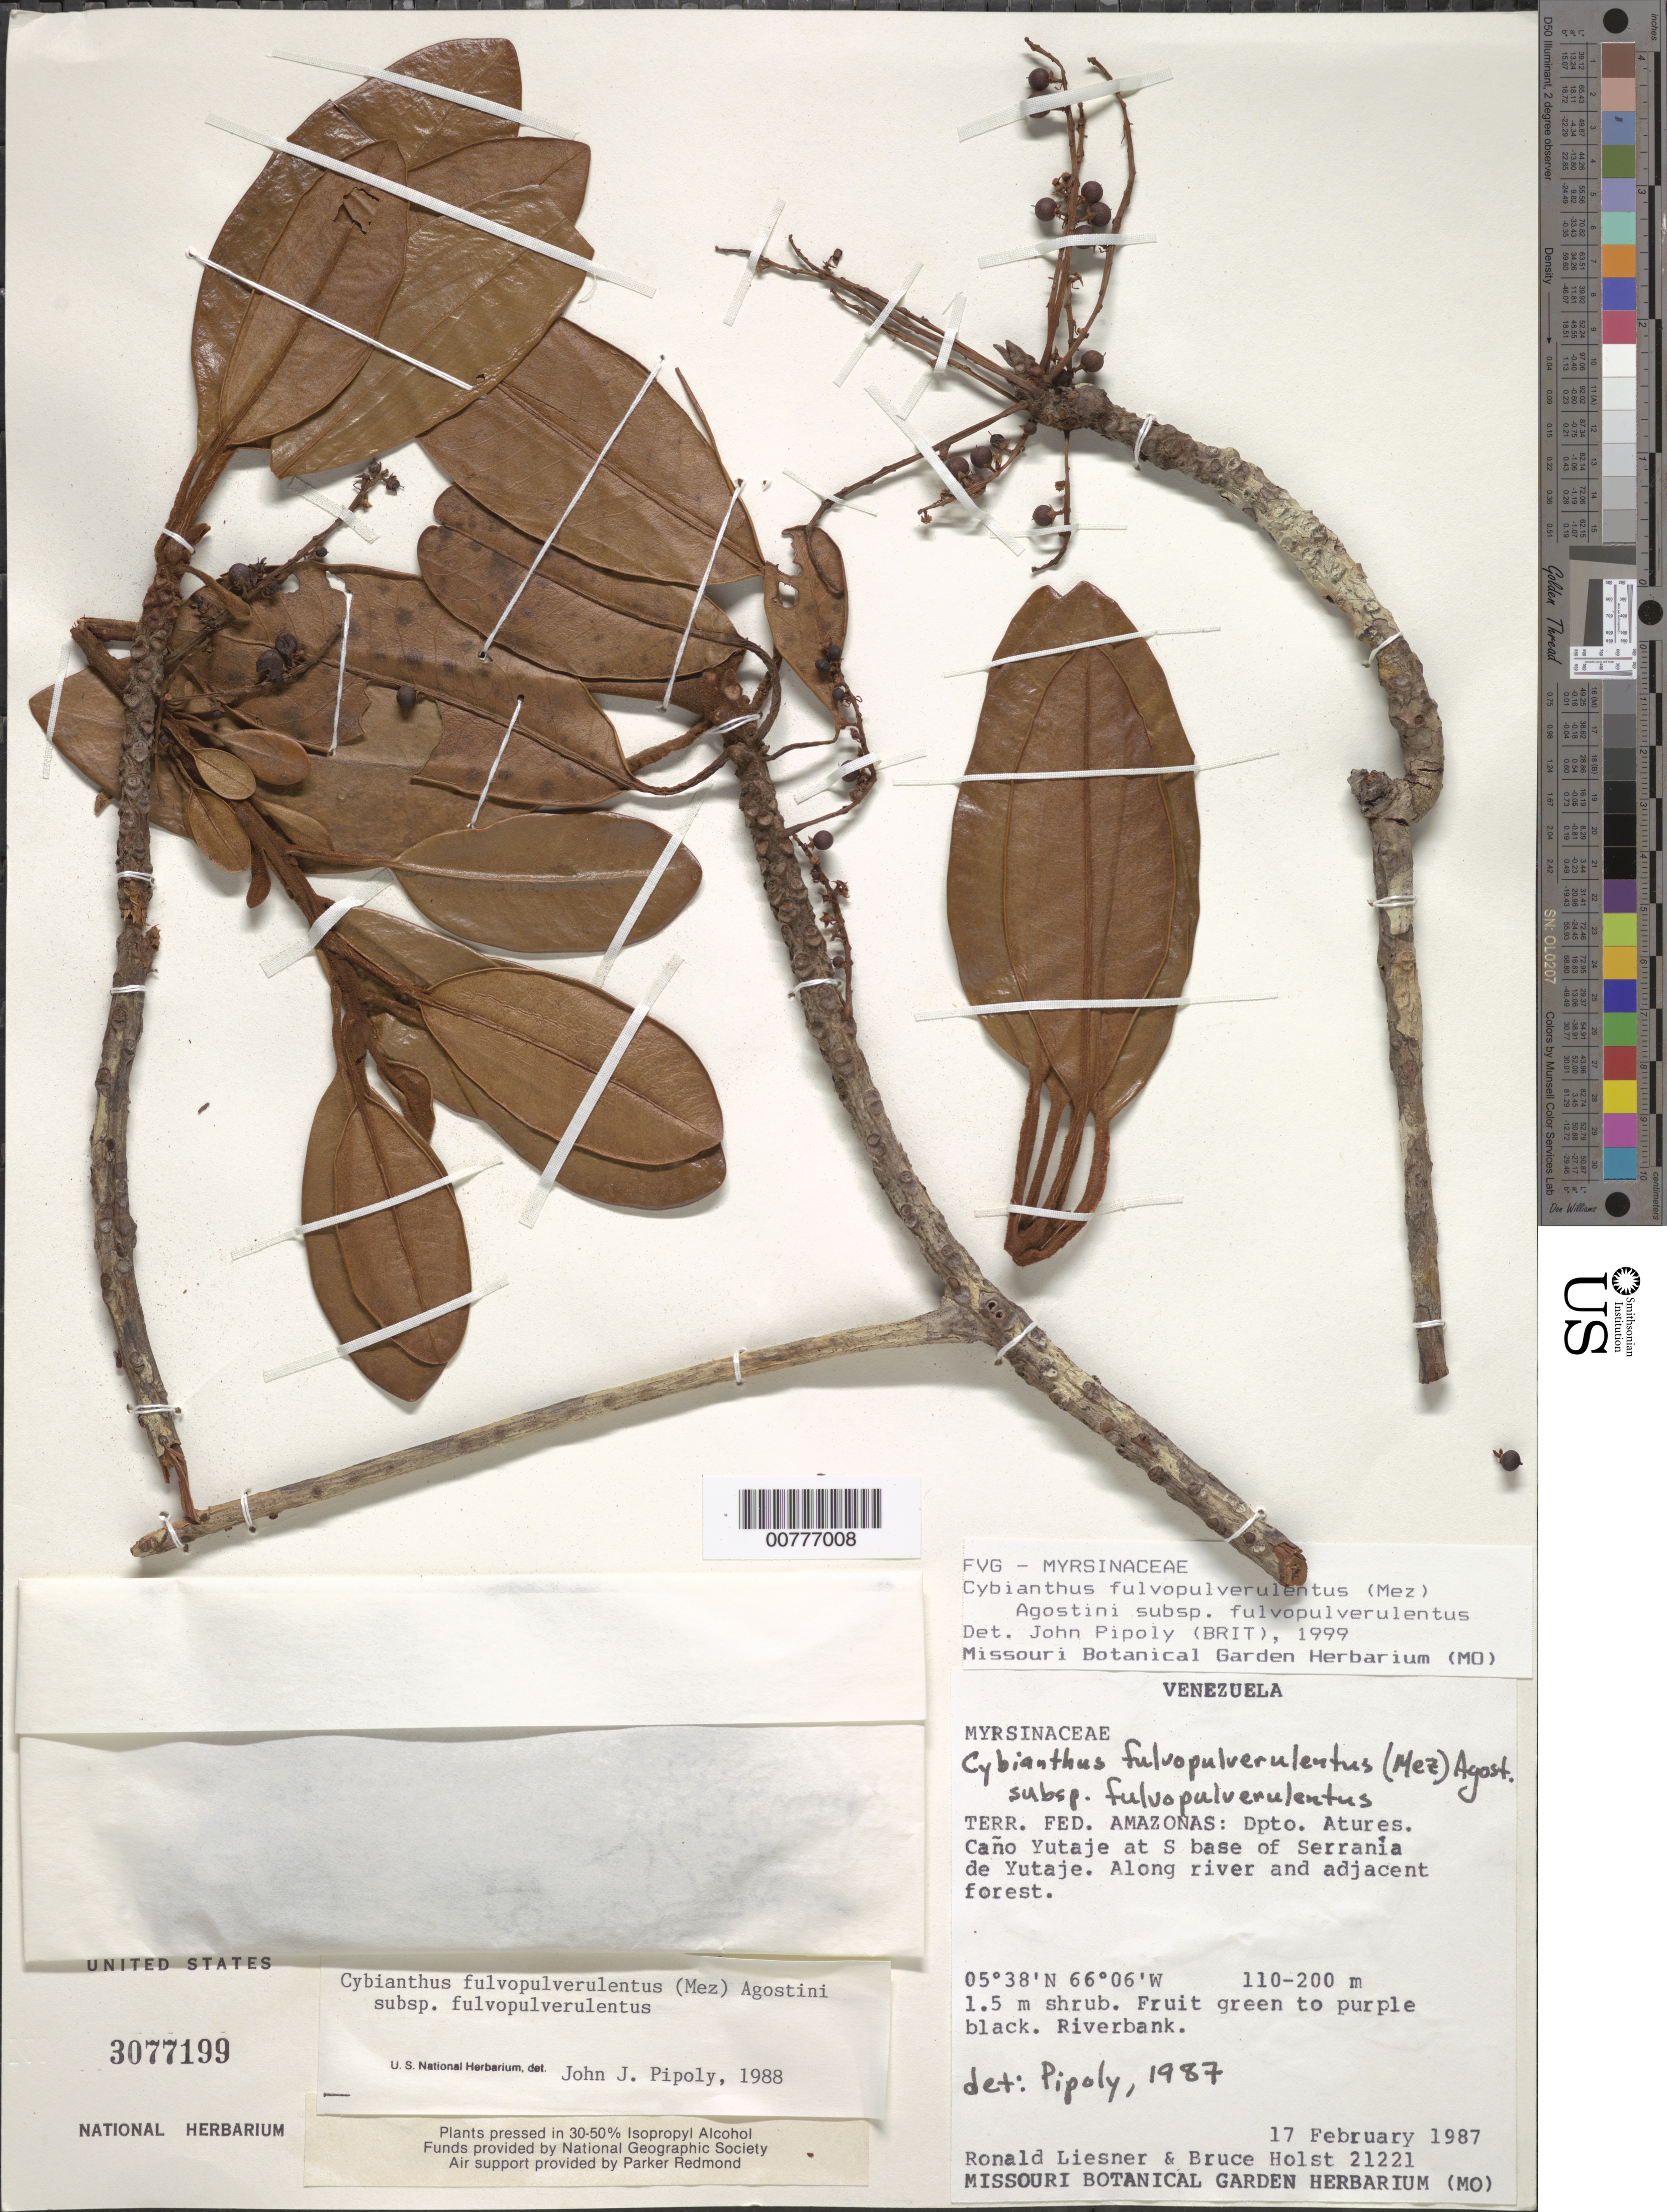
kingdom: Plantae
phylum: Tracheophyta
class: Magnoliopsida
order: Ericales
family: Primulaceae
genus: Cybianthus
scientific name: Cybianthus fulvopulverulentus subsp. fulvopulverulentus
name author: (Mez) G. Agostini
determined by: Pipoly, J. J., III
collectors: R. L. Liesner & B. Holst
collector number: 21221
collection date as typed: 17-Feb-87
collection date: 1987-02-17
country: Venezuela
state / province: Amazonas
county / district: Atures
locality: Caño Yutajé at S base of Serranía de Yutajé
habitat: Along river and adjacent forest; riverbank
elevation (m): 110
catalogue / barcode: US 3077199